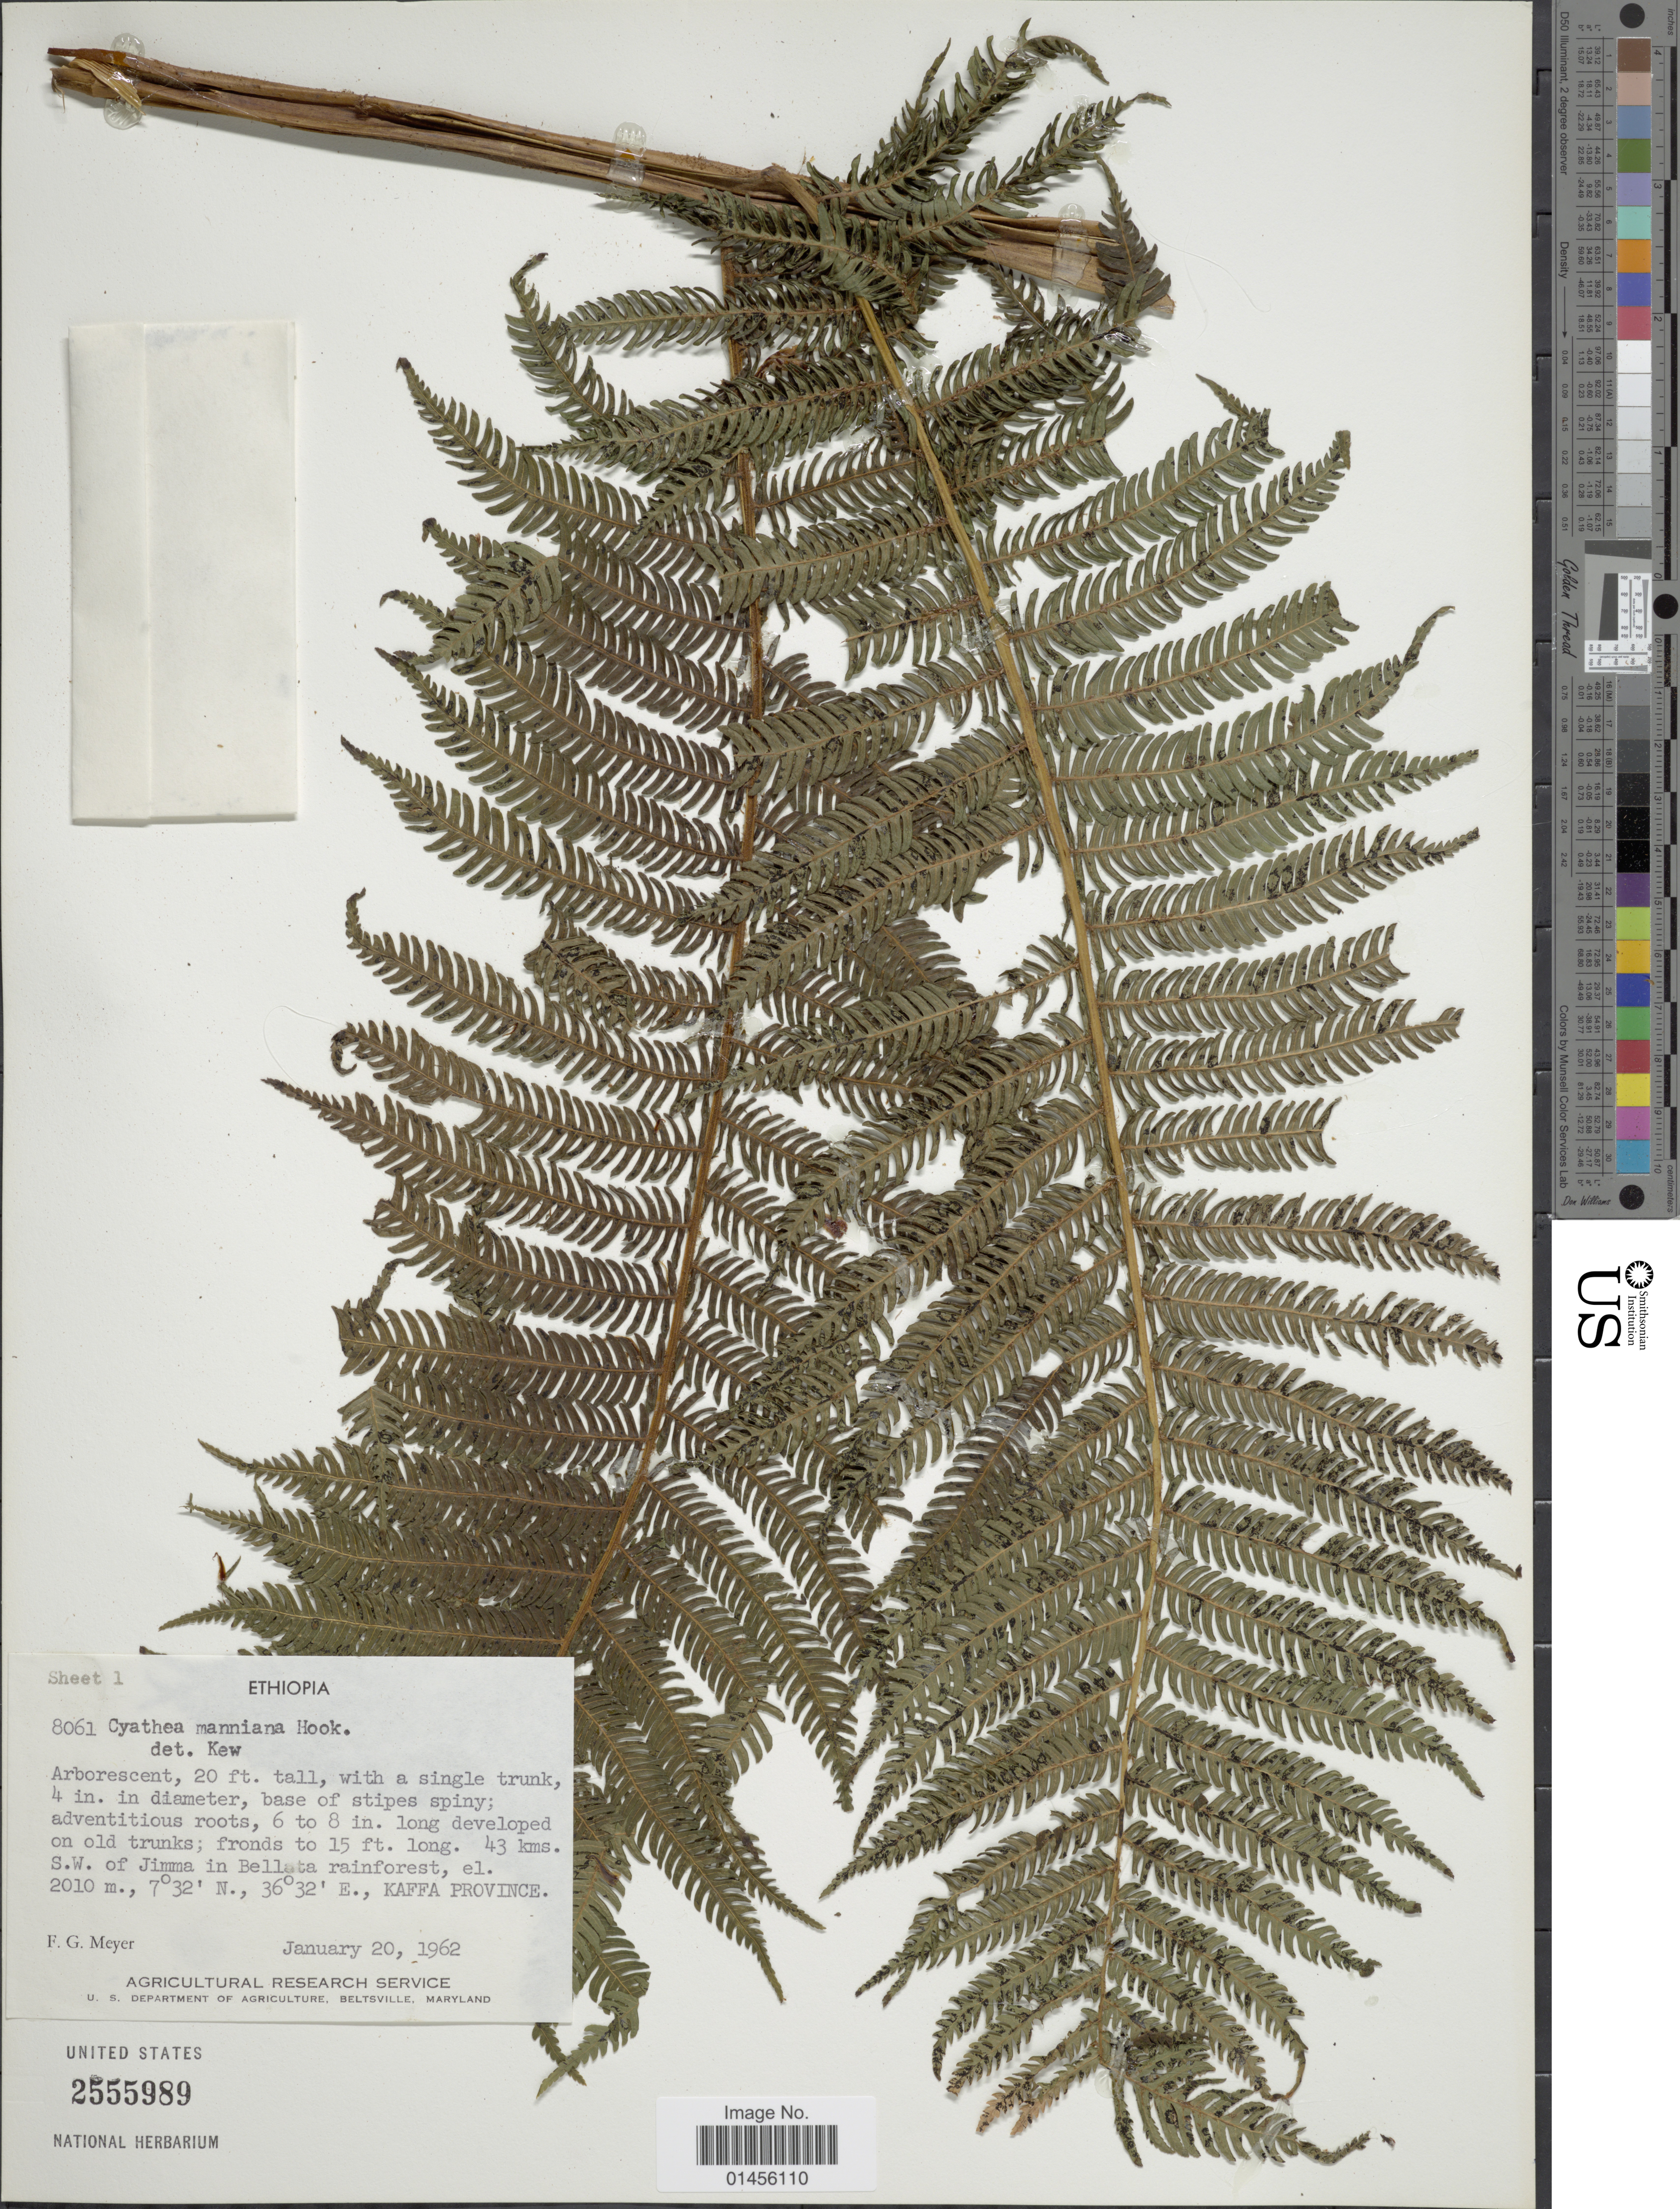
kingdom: Plantae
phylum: Tracheophyta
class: Polypodiopsida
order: Cyatheales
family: Cyatheaceae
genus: Alsophila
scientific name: Alsophila manniana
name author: (Hook.) R.M. Tryon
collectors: F. G. Meyer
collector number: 8061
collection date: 1962-01-20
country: Ethiopia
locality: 43 kms. S.W. of imma in Bellata rainforest, Kaffa Province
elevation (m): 2010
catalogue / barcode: US 2555989